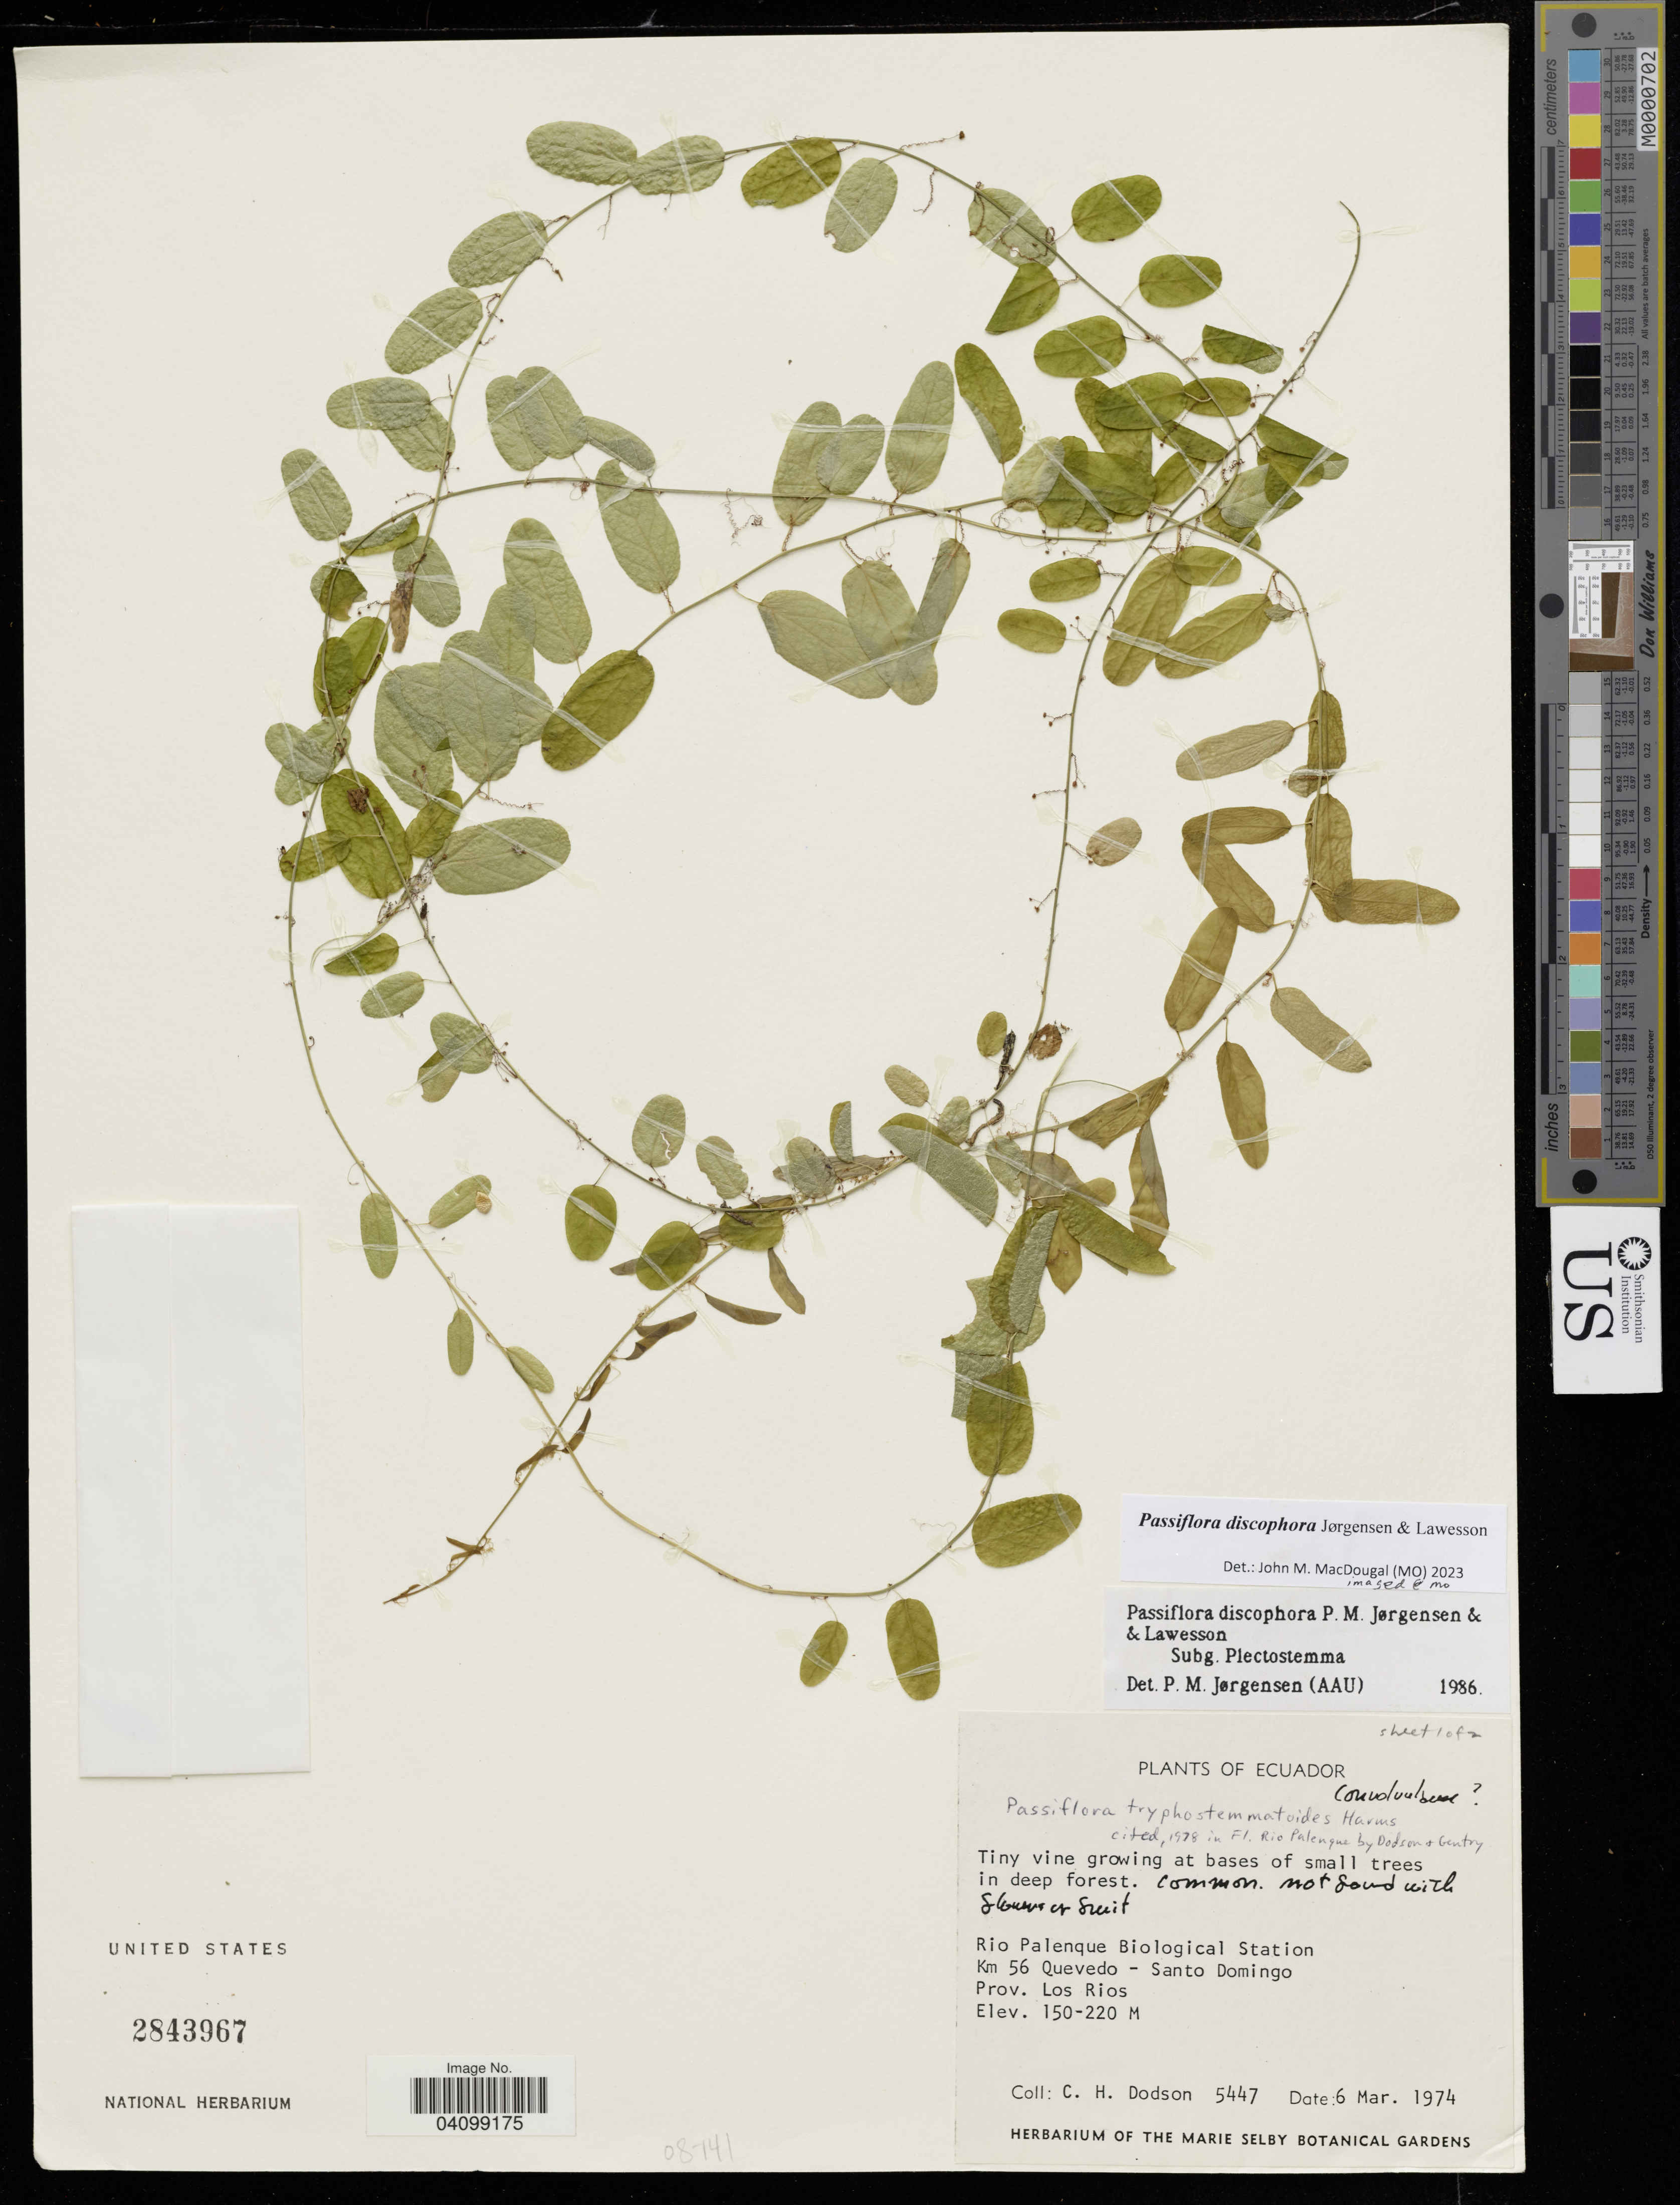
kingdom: Plantae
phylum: Tracheophyta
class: Magnoliopsida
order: Malpighiales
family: Passifloraceae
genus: Passiflora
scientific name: Passiflora discophora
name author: P. Jørg. & Lawesson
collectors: C. H. Dodson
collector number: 5447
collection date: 1974-03-06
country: Ecuador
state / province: Los Ríos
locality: Rio Palenque Biological Station Km 56 Quevedo - Santo Domingo.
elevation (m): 150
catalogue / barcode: US 2843967